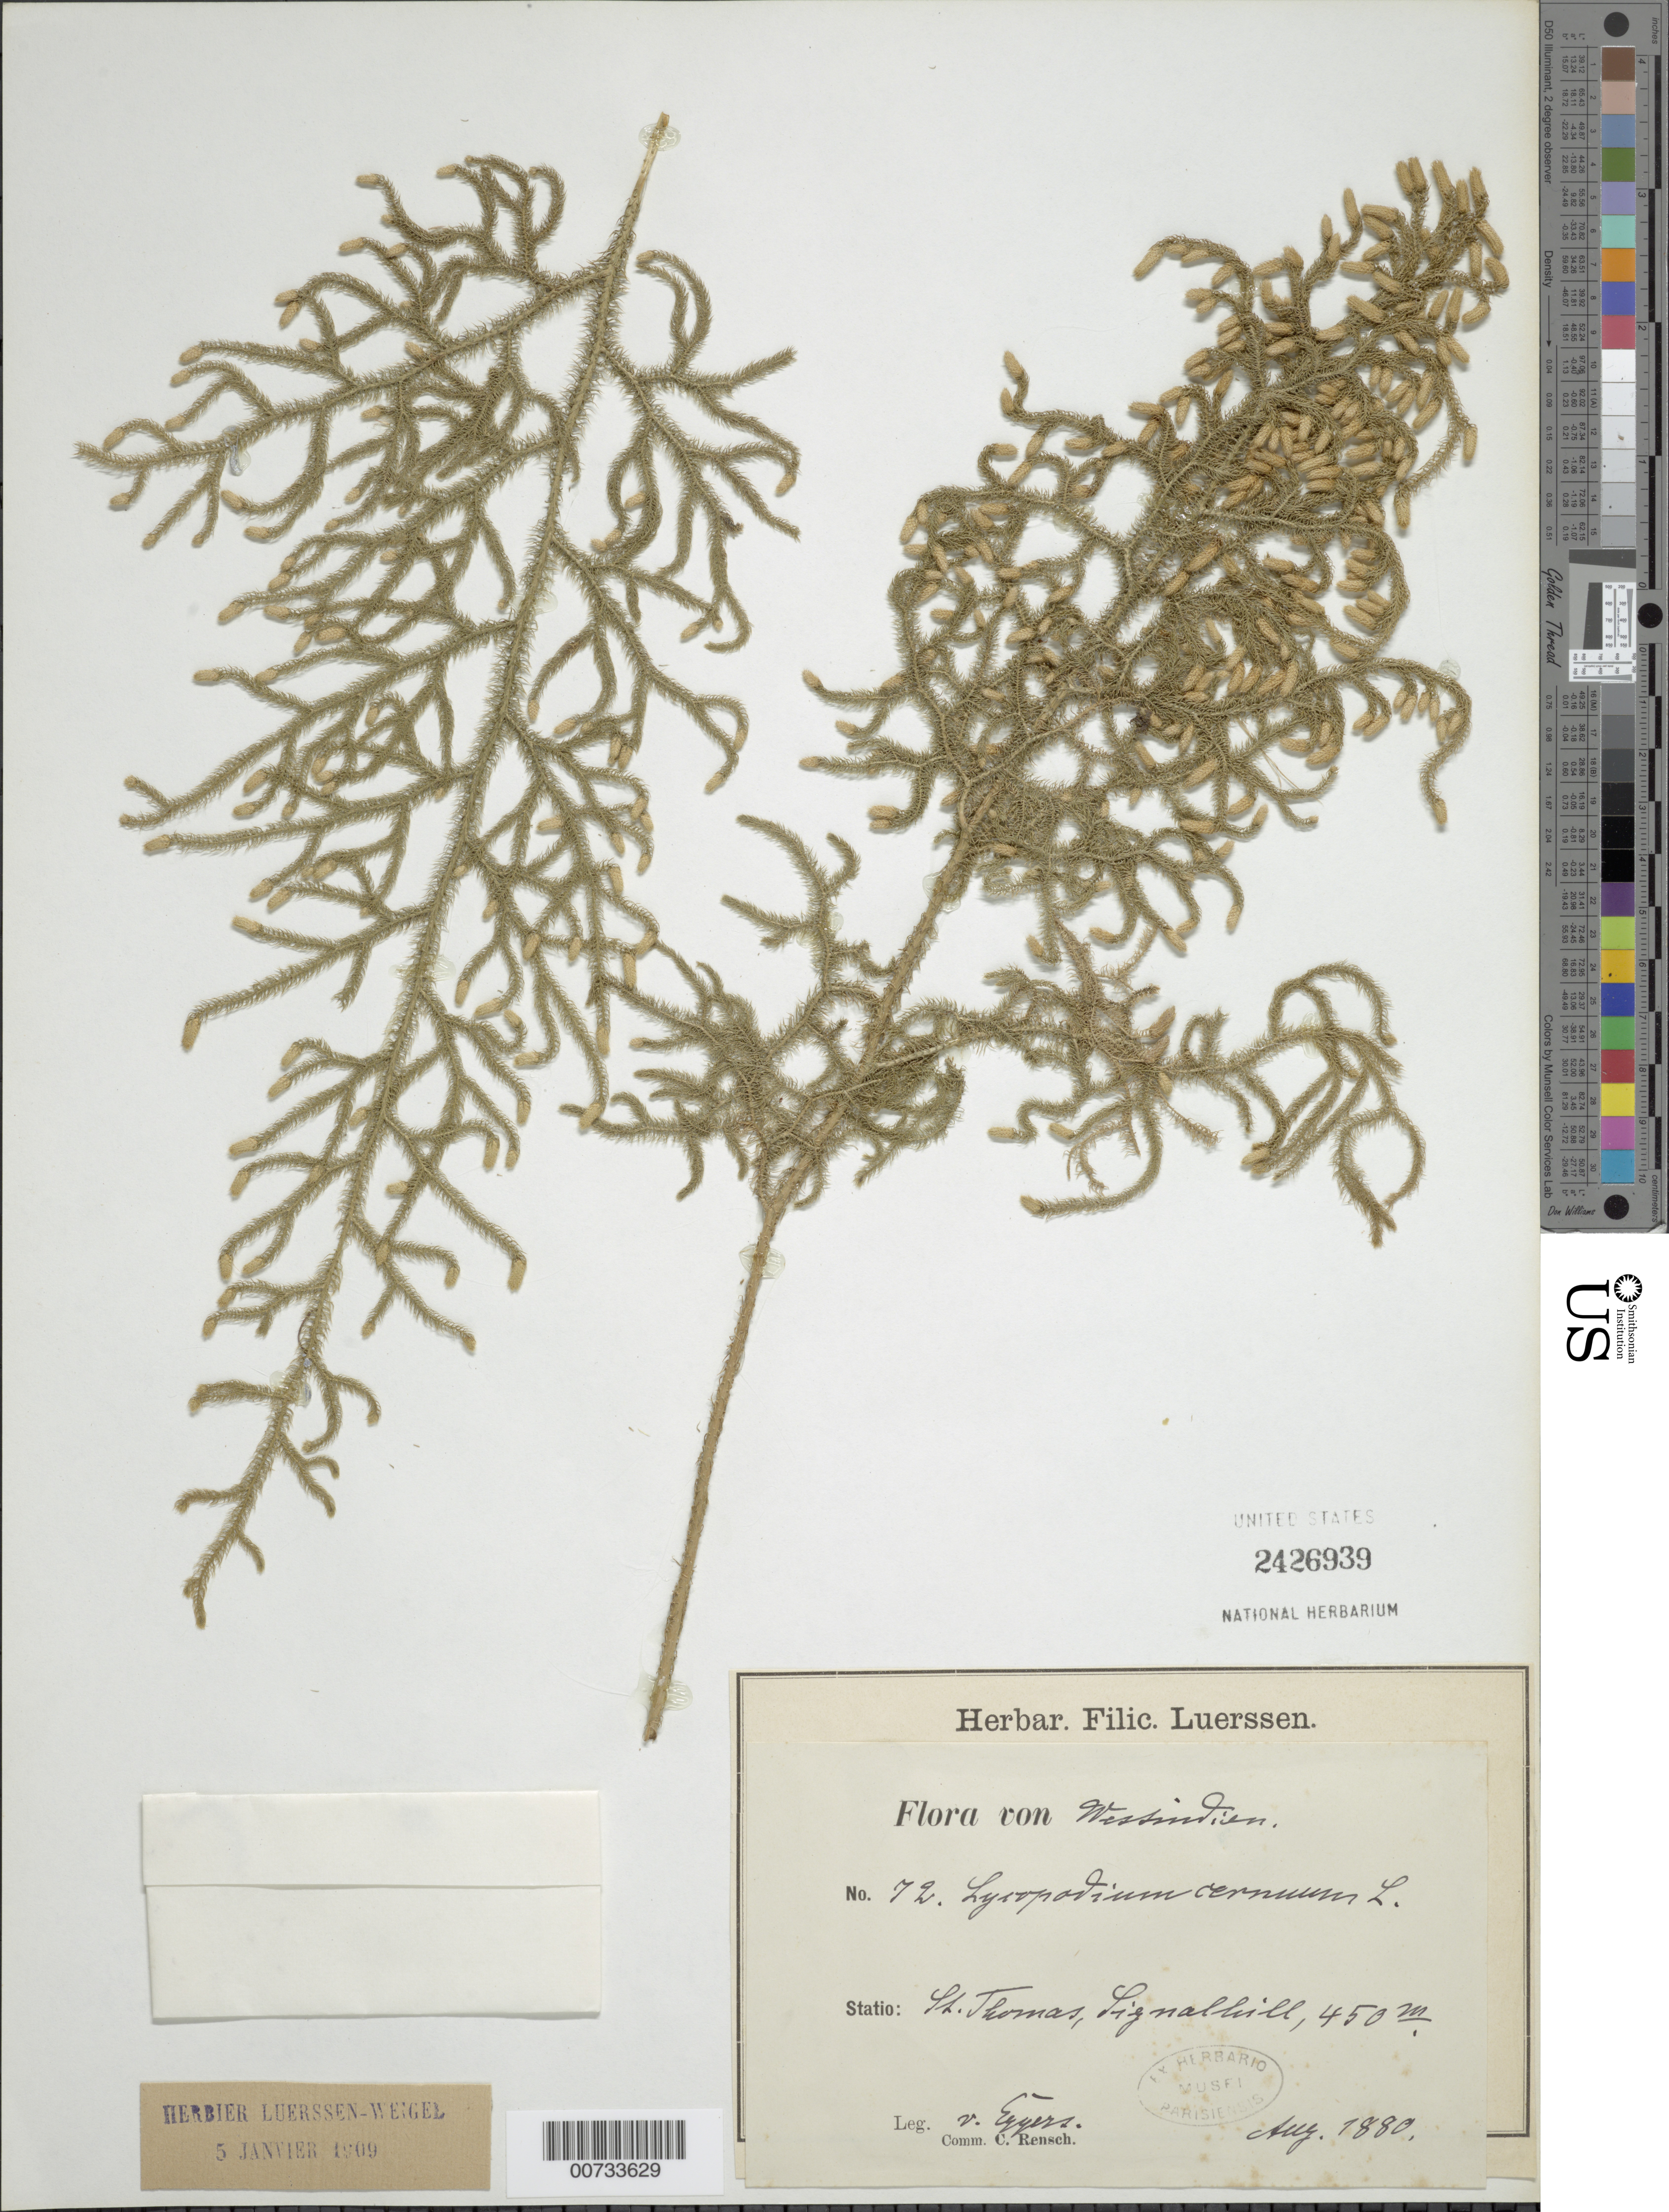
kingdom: Plantae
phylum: Tracheophyta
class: Lycopodiopsida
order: Lycopodiales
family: Lycopodiaceae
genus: Palhinhaea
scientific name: Palhinhaea cernua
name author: (L.) Vasc. & Franco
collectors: H. F. A. von Eggers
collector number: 72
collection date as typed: Aug 1880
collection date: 1880-08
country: U.S. Virgin Islands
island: St. Thomas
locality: St. Thomas, Signal Hill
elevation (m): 450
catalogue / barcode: US 2426939